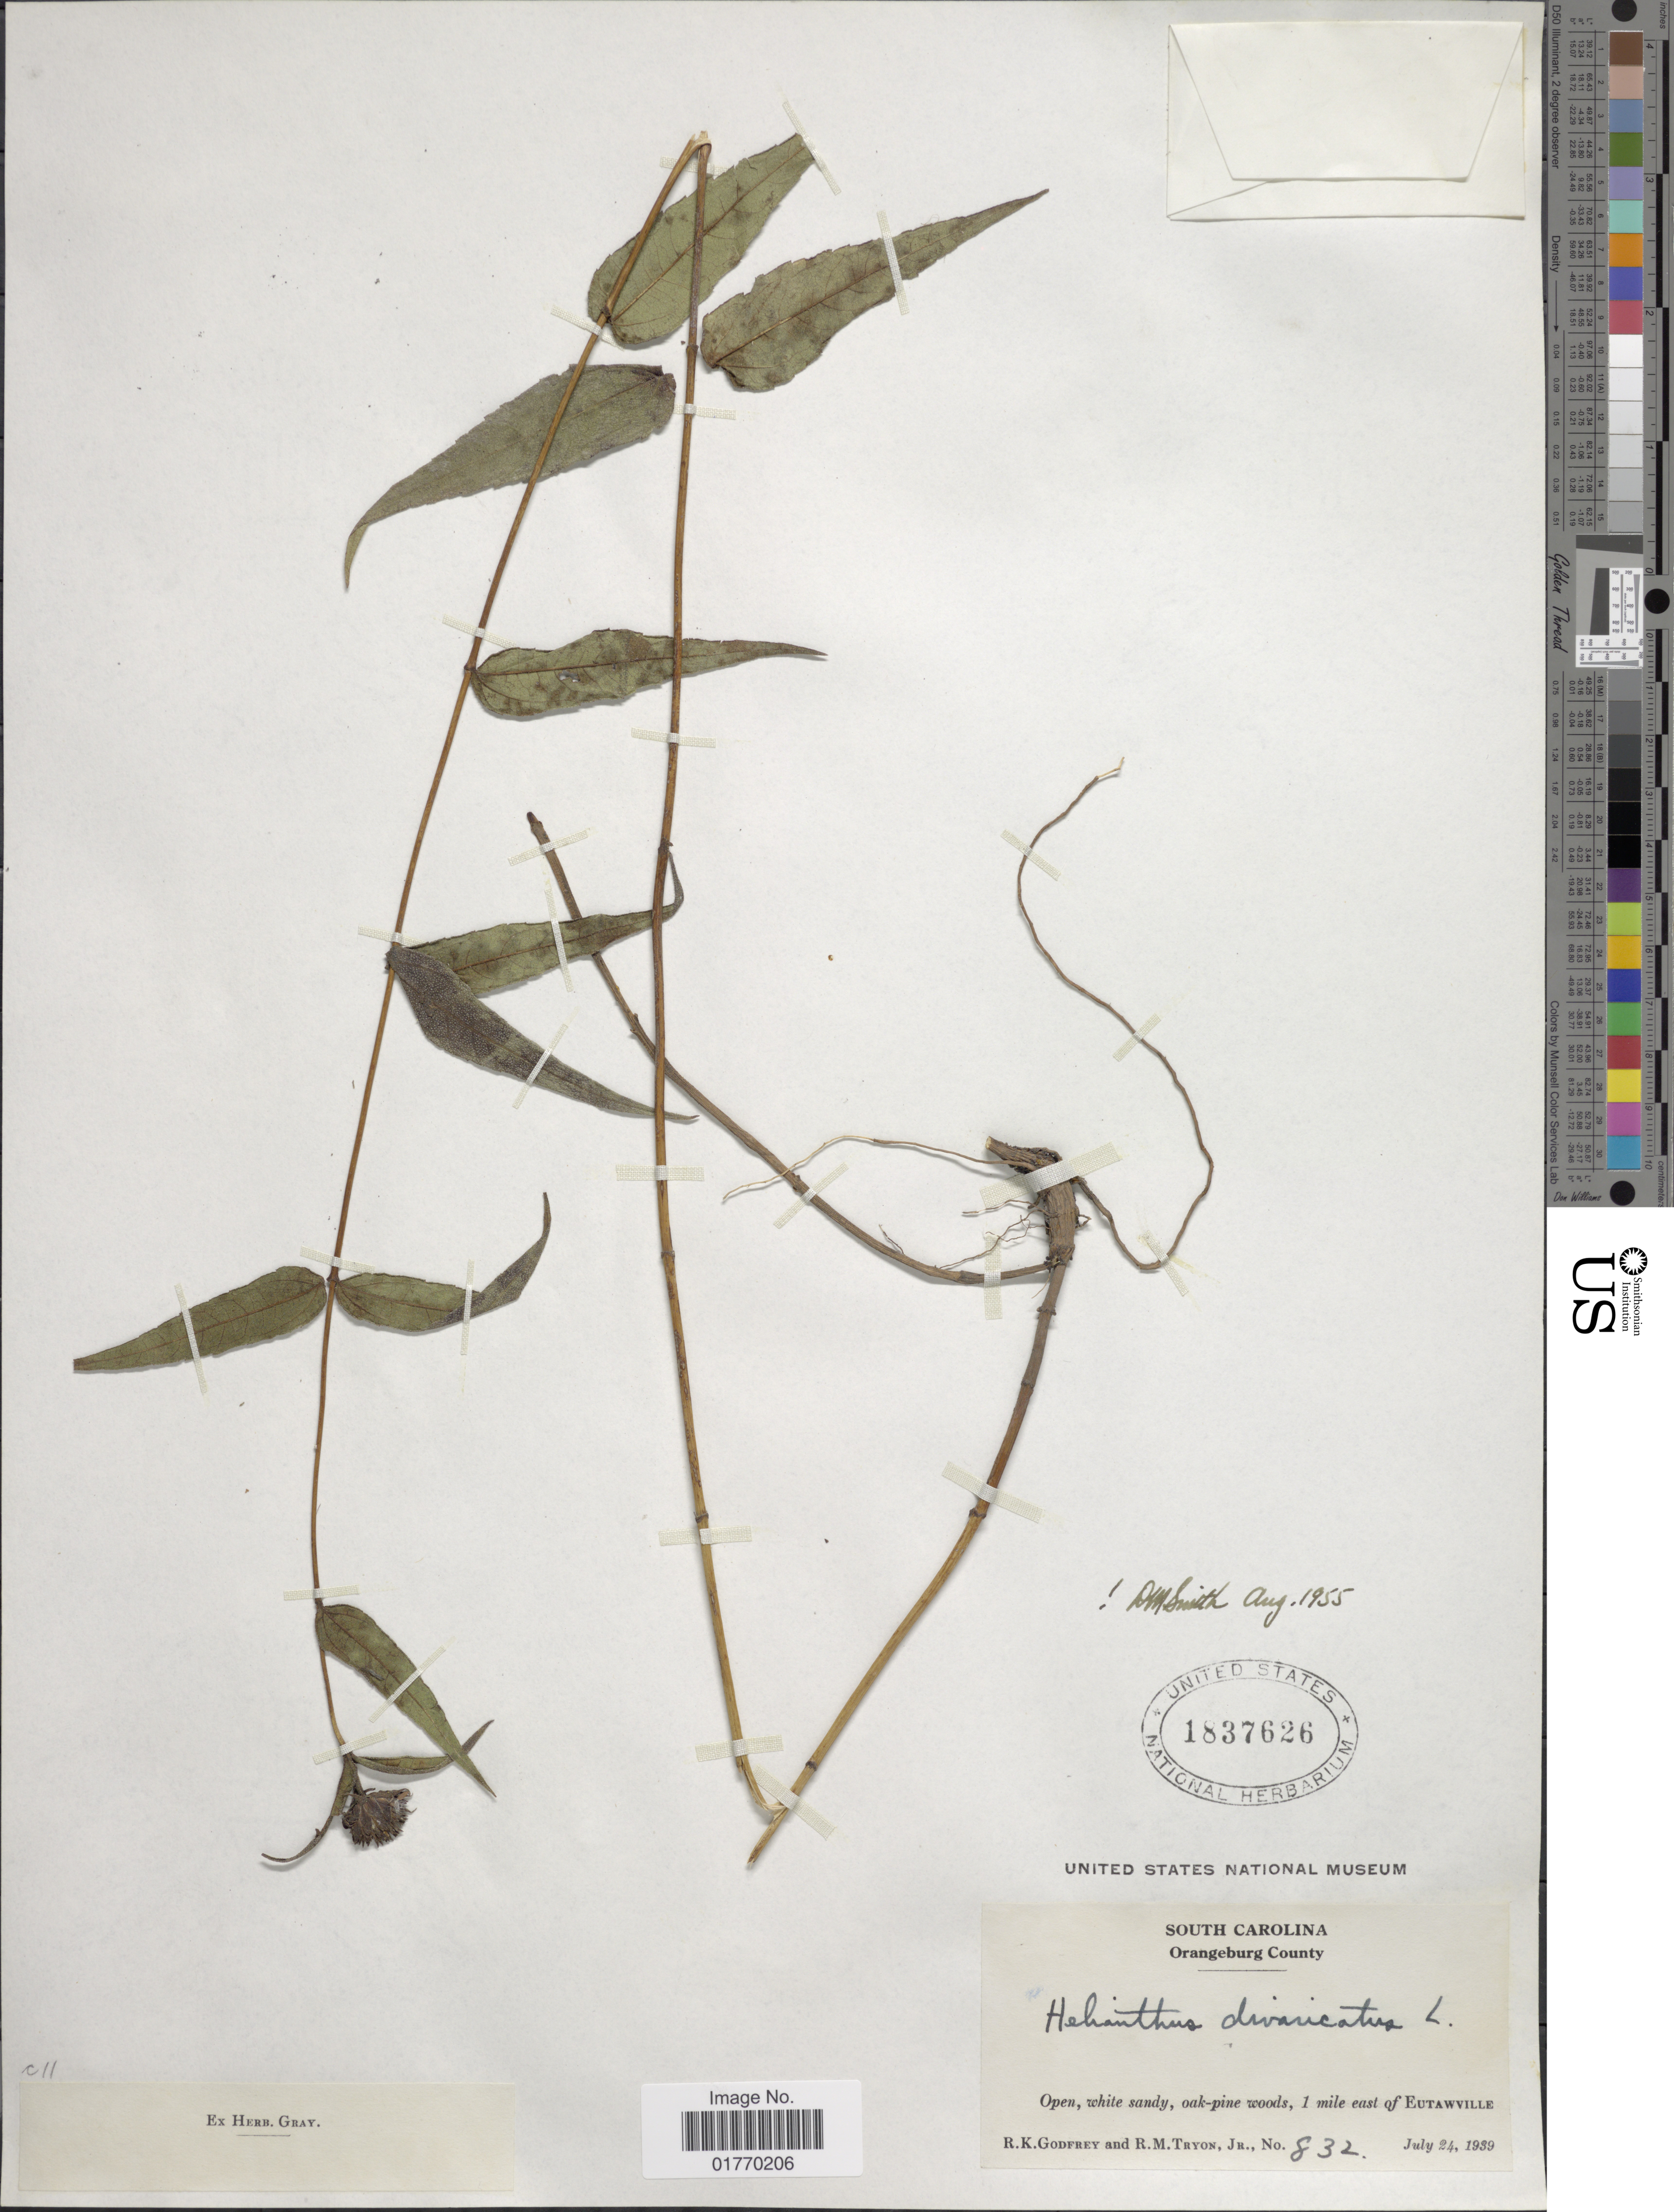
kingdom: Plantae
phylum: Tracheophyta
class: Magnoliopsida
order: Asterales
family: Asteraceae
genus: Helianthus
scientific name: Helianthus divaricatus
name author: L.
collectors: R. K. Godfrey & R. M. Tryon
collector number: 832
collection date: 1939-07-24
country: United States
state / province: South Carolina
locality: Orangeburg County, 1 mile east of Eutawville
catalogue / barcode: US 1837626